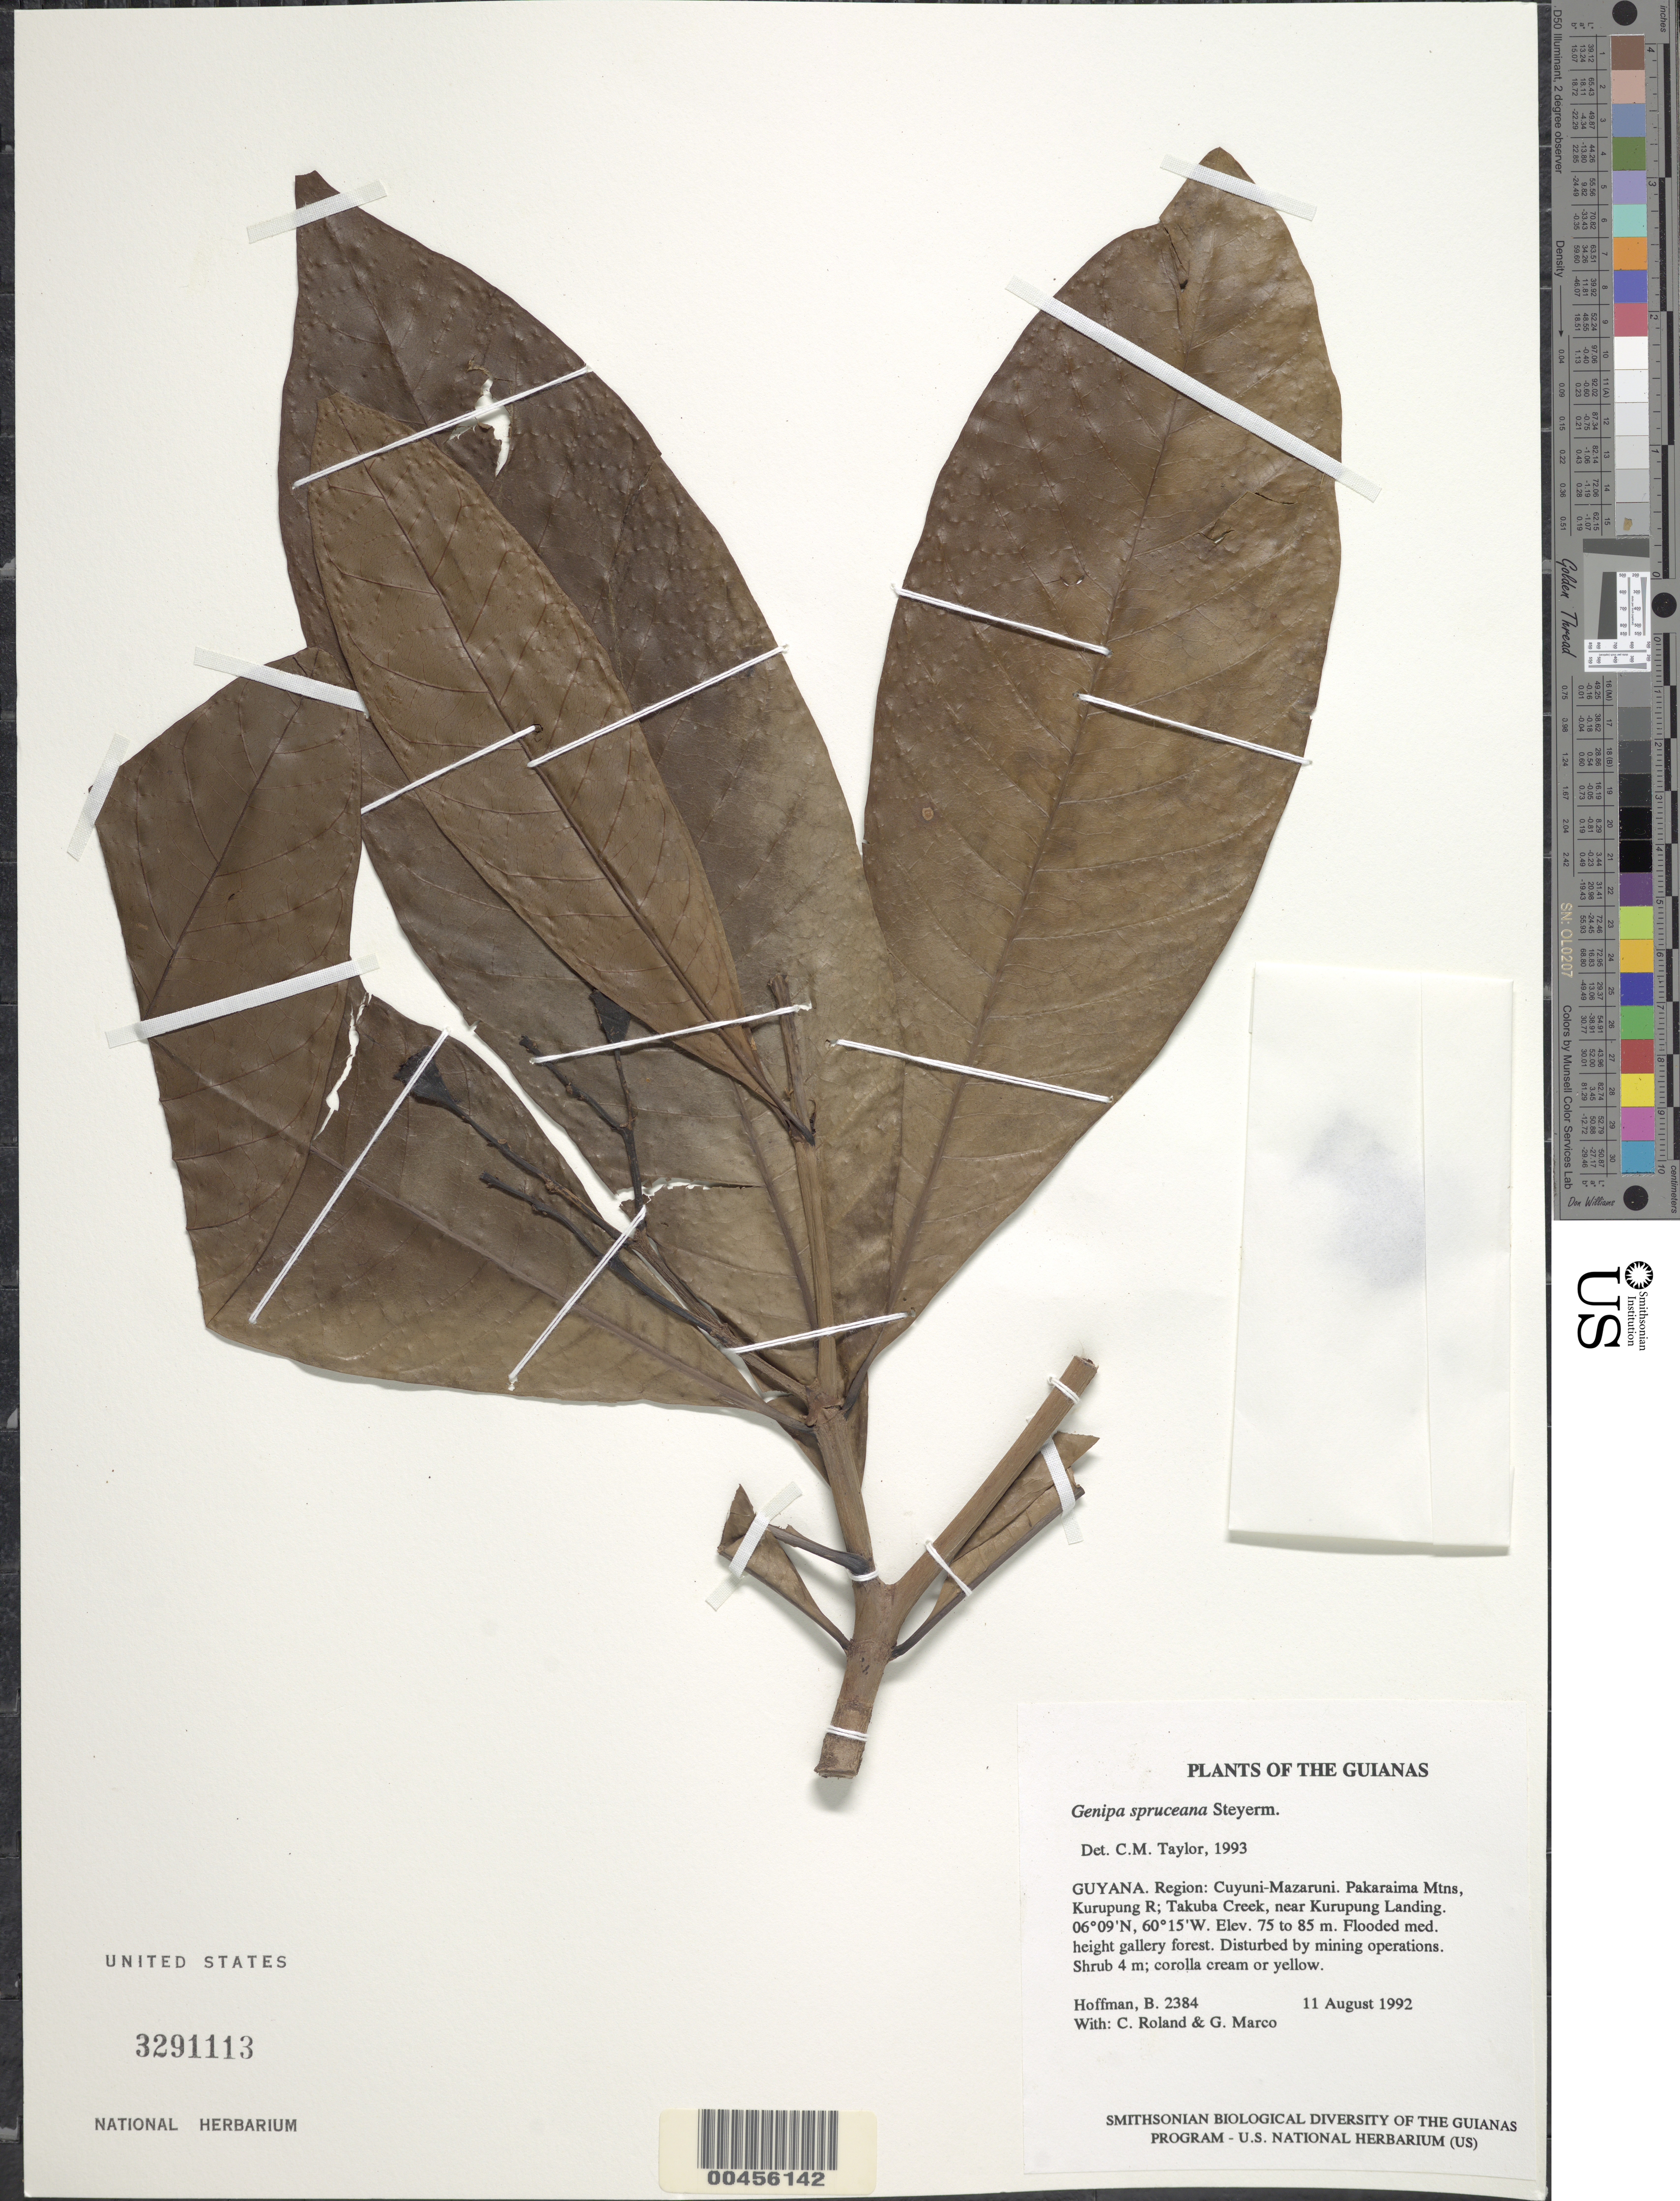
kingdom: Plantae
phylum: Tracheophyta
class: Magnoliopsida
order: Gentianales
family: Rubiaceae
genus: Genipa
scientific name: Genipa spruceana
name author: Steyerm.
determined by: Taylor, Charlotte M.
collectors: B. Hoffman, C. Roland & G. Marco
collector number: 2384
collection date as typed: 11 August 1992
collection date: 1992-08-11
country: Guyana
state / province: Cuyuni-Mazaruni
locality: Pakaraima Mountains, Kurupung River; Takuba Creek, near Kurupung Landing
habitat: Flooded med. height gallery forest. Disturbed by mining operations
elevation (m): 75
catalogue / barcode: US 3291113